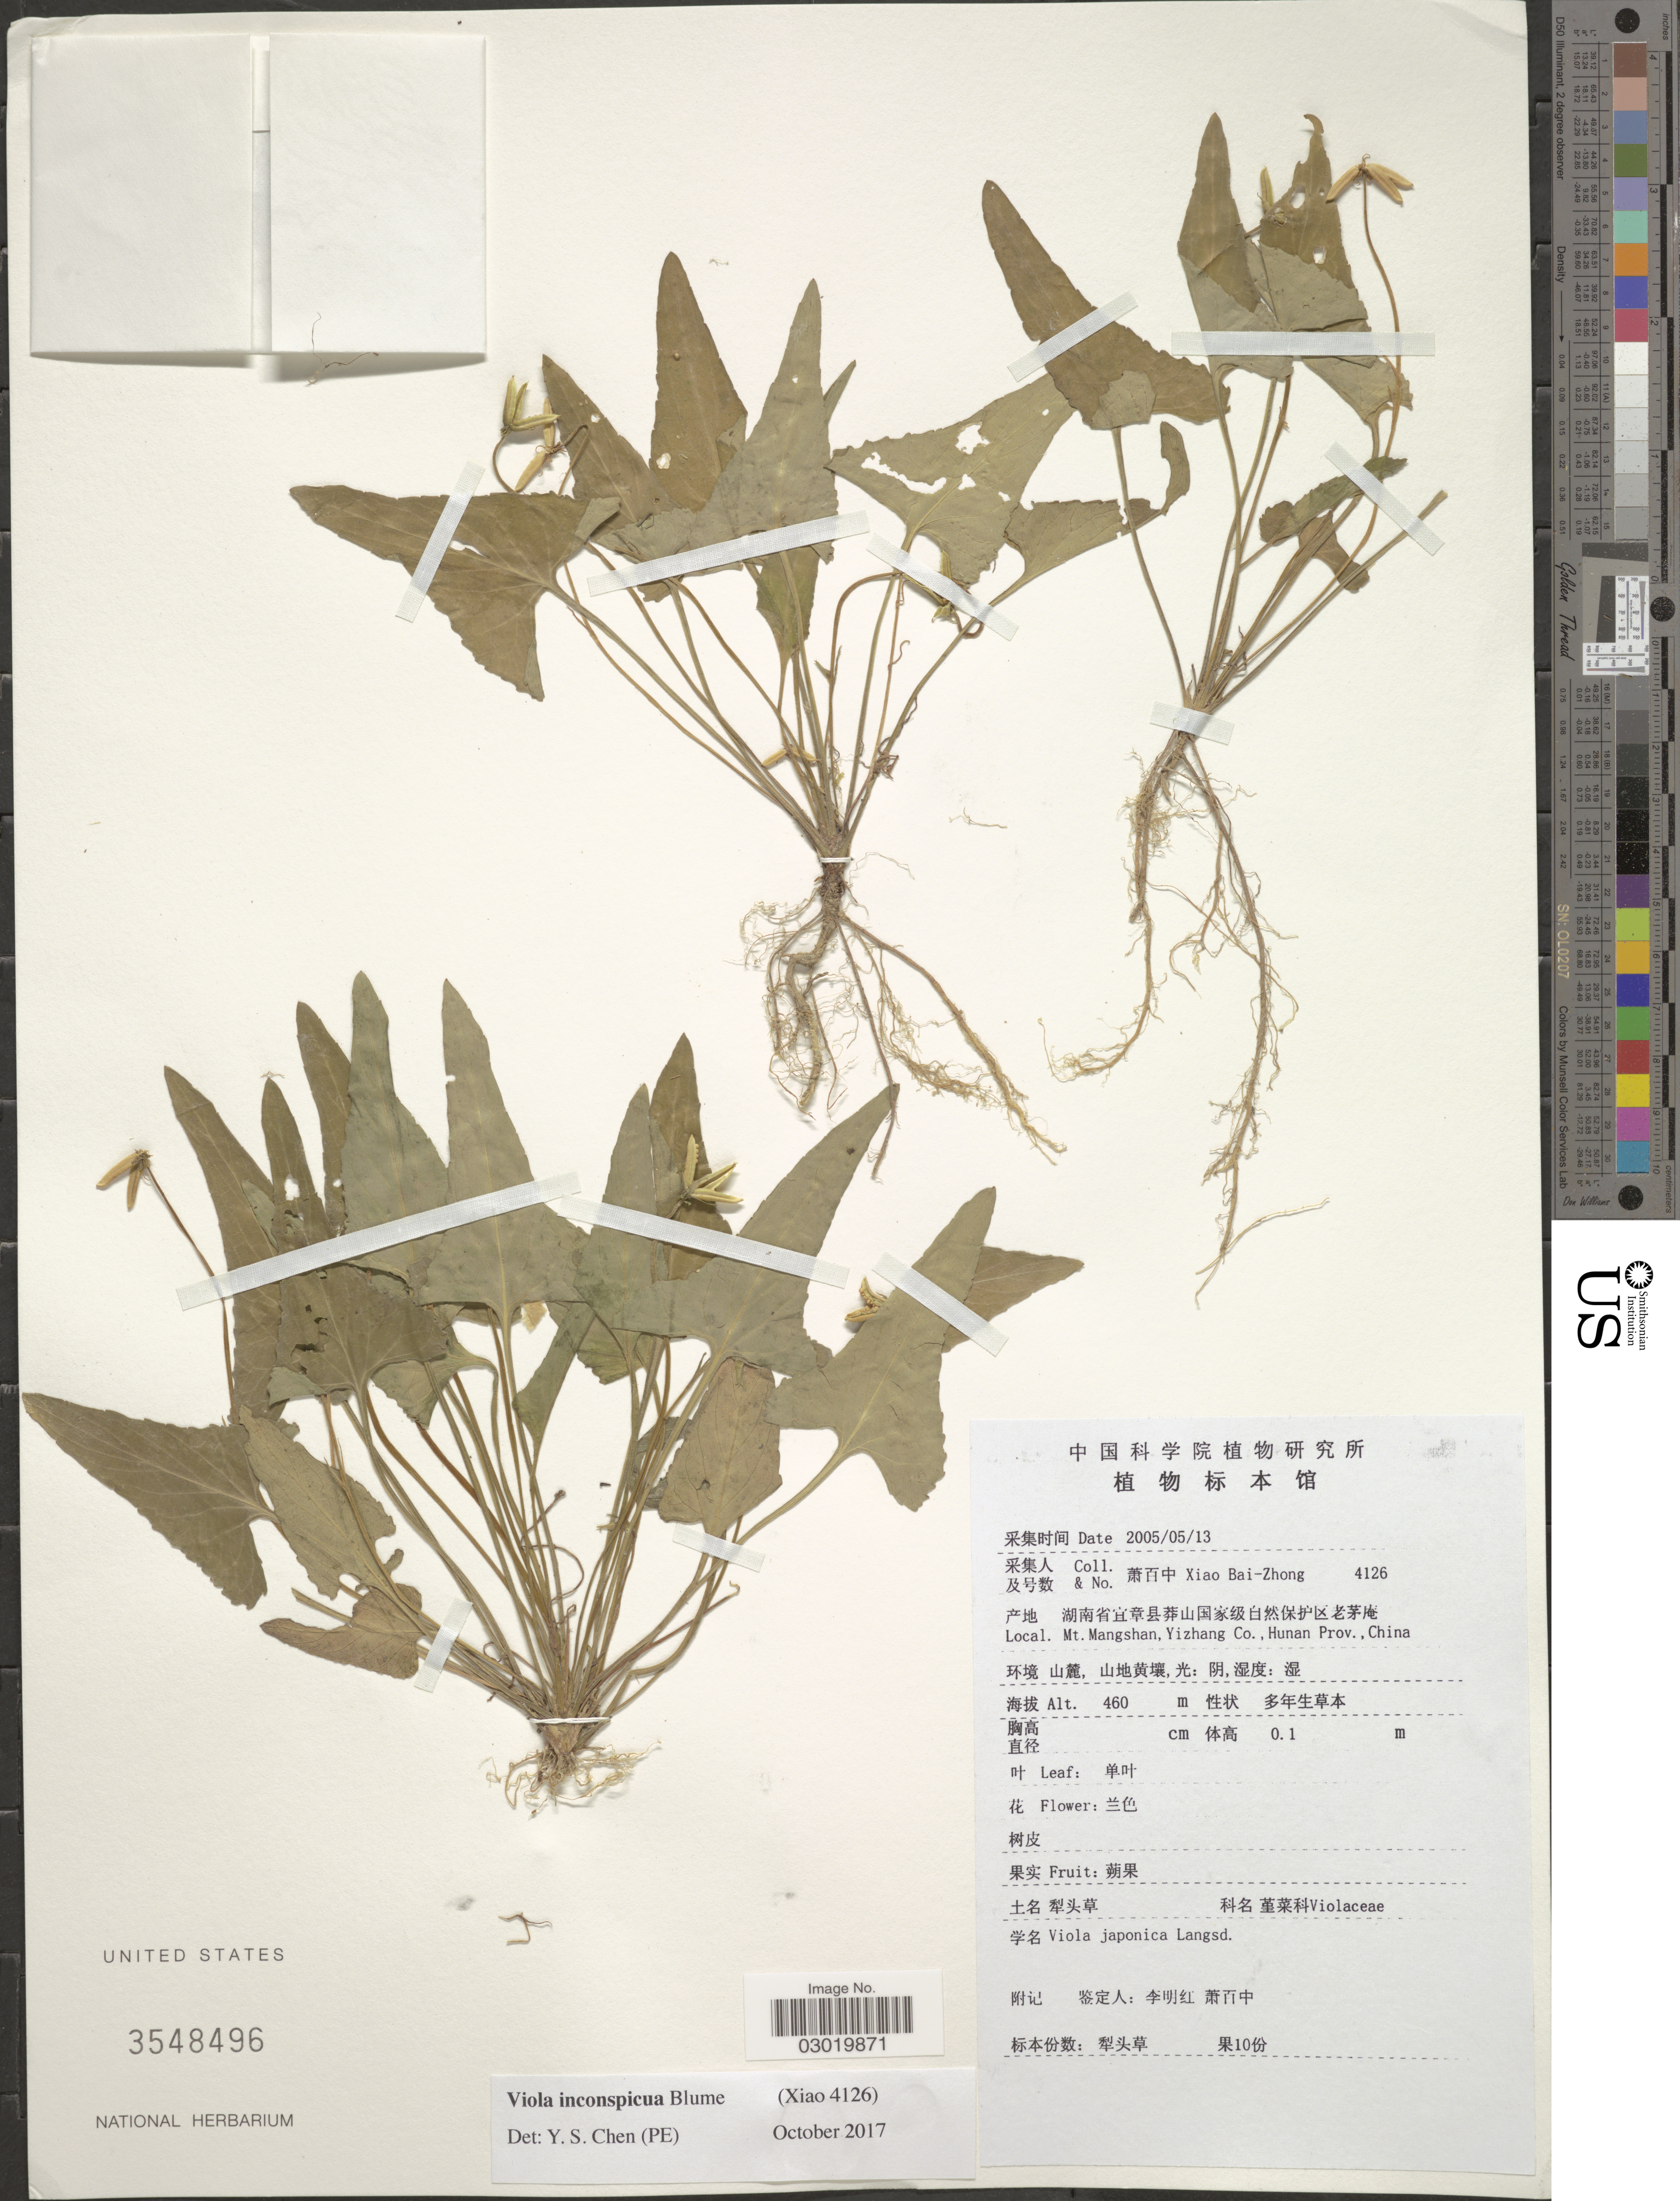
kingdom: Plantae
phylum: Tracheophyta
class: Magnoliopsida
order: Malpighiales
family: Violaceae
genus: Viola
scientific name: Viola inconspicua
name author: Blume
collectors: B. Z. Xiao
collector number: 4126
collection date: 2005-05-13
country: China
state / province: Hunan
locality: Mt. Mangshan, Yizhang Co., Hunan Prov.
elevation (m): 460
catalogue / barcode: US 3548496